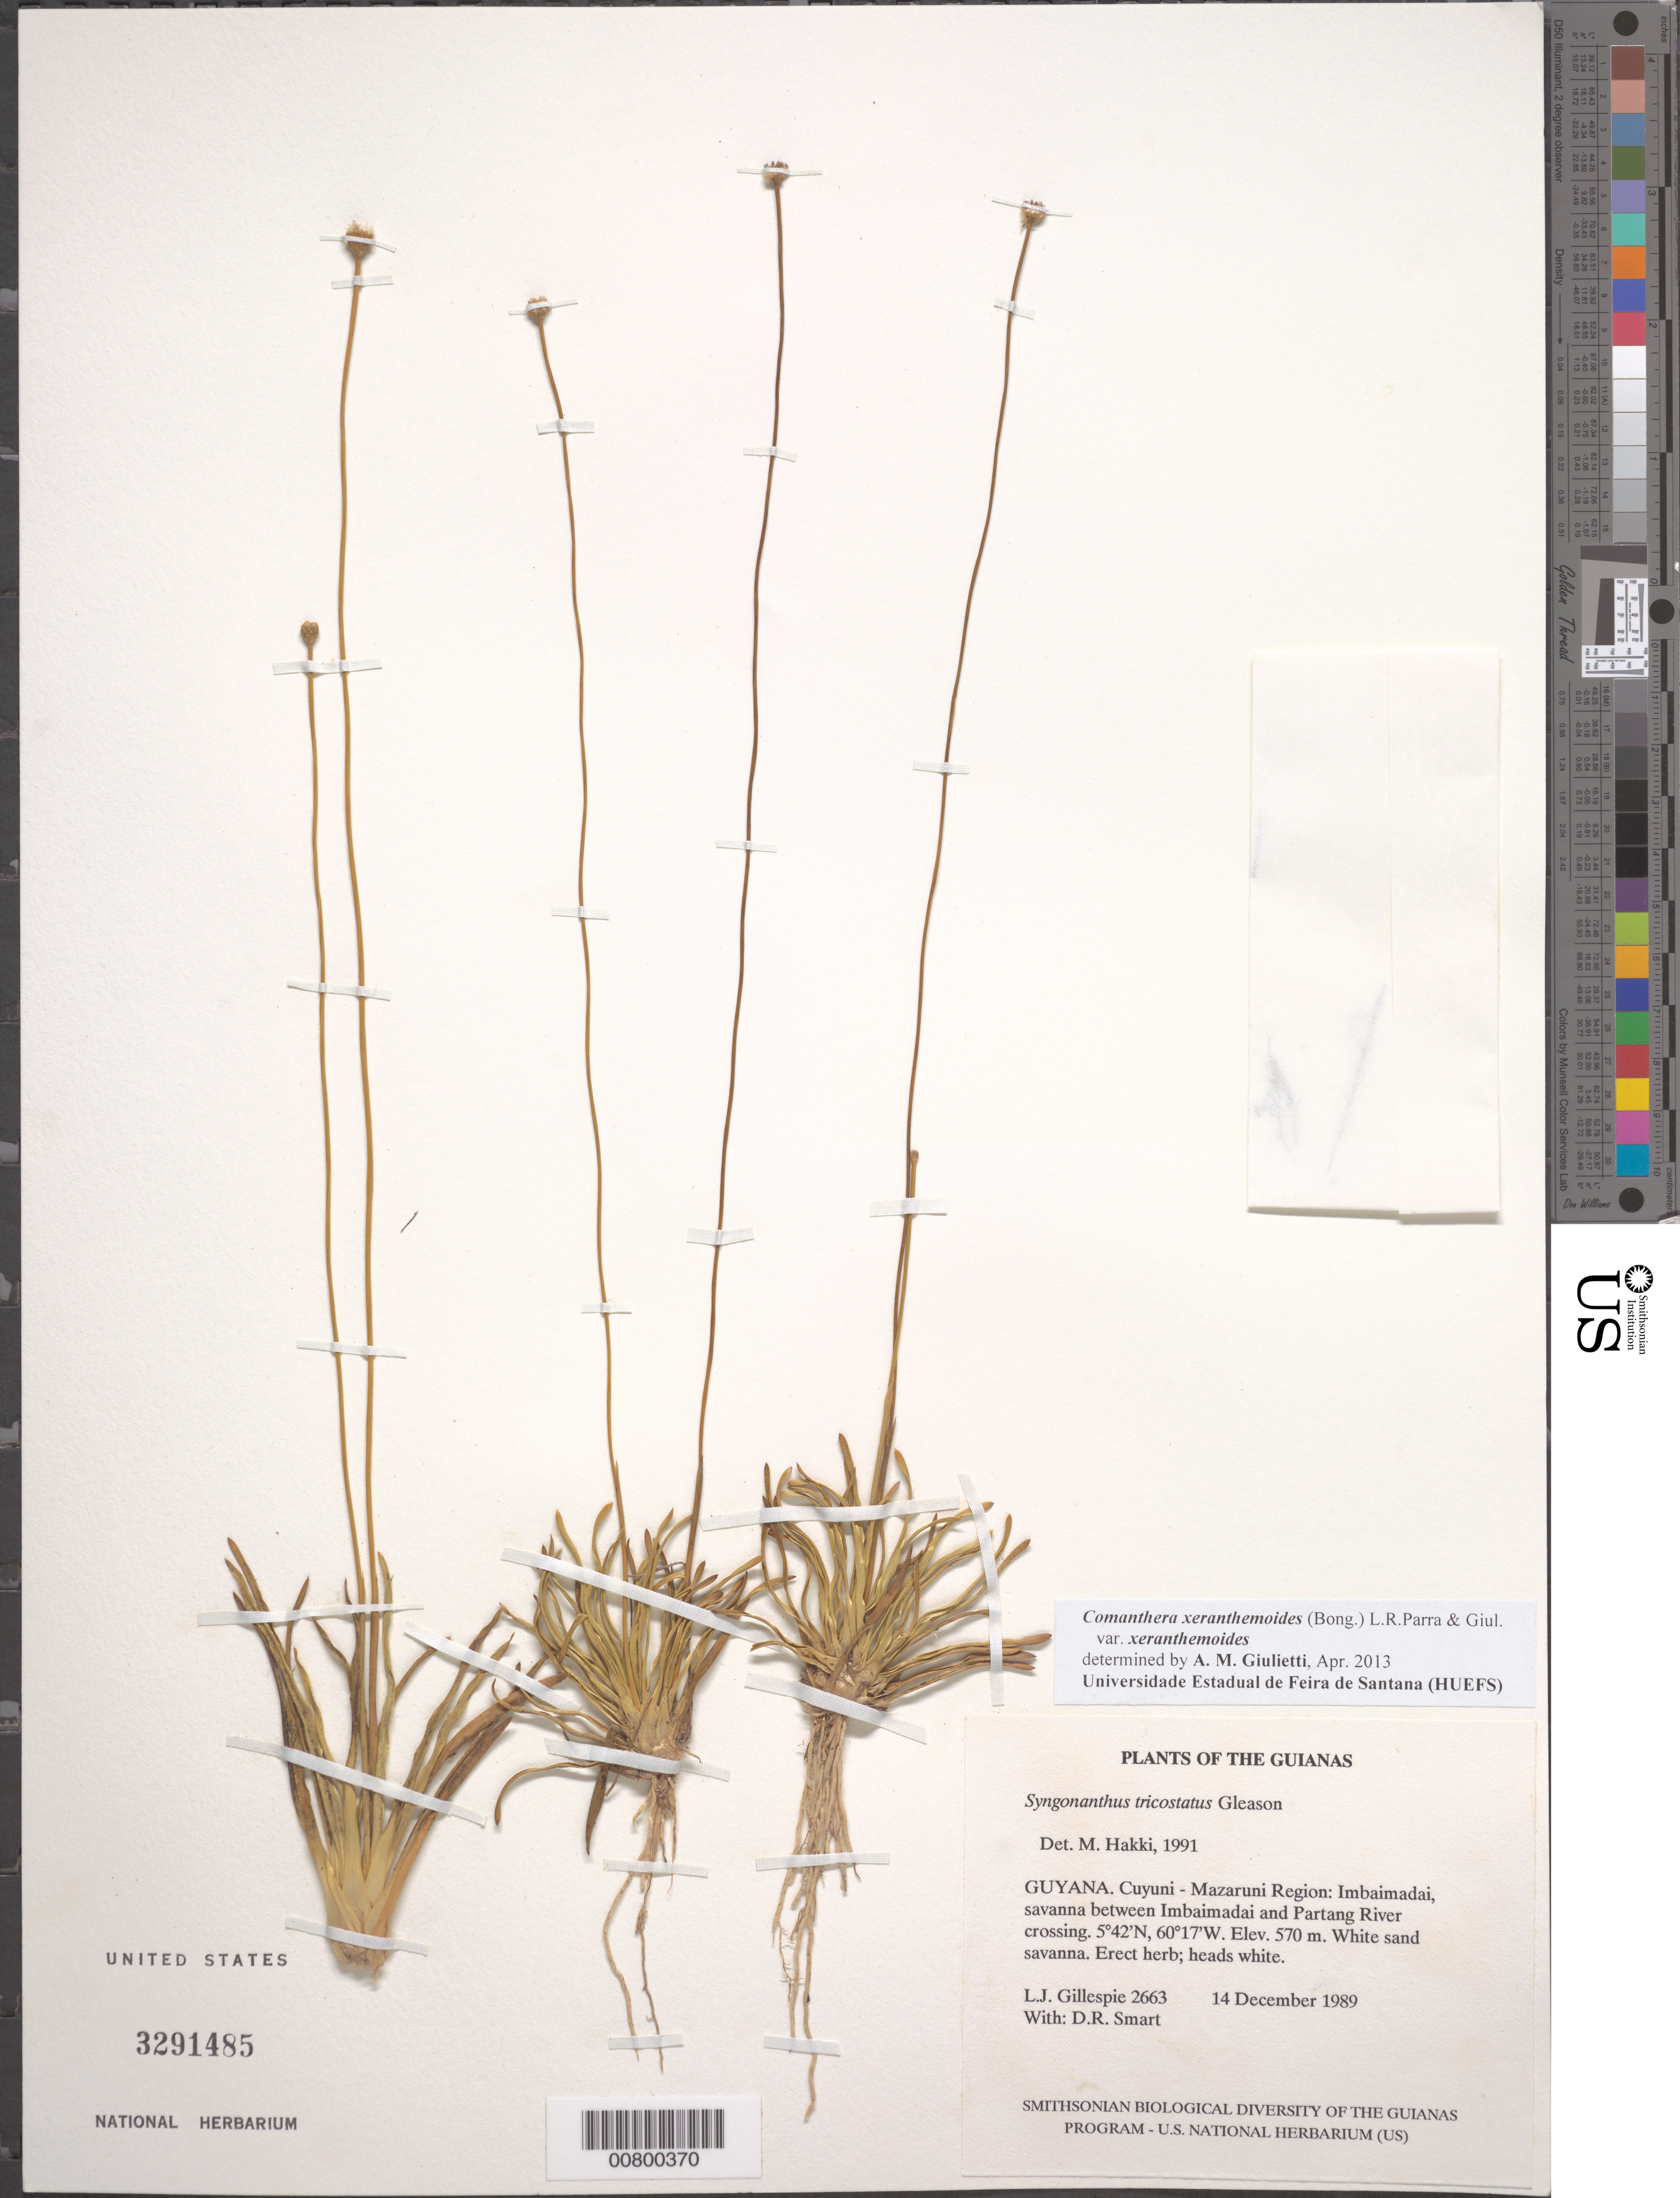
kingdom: Plantae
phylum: Tracheophyta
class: Liliopsida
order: Poales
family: Eriocaulaceae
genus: Comanthera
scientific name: Comanthera xeranthemoides var. xeranthemoides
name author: (Bong.) L.R. Parra & Giul.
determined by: Giulietti, Ana M.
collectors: L. J. Gillespie & D. R. Smart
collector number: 2663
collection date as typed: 14 December 1989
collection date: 1989-12-14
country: Guyana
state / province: Cuyuni-Mazaruni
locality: Imbaimadai, between Imbaimadai and Partang River crossing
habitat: White sand savanna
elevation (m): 570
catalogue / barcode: US 3291485